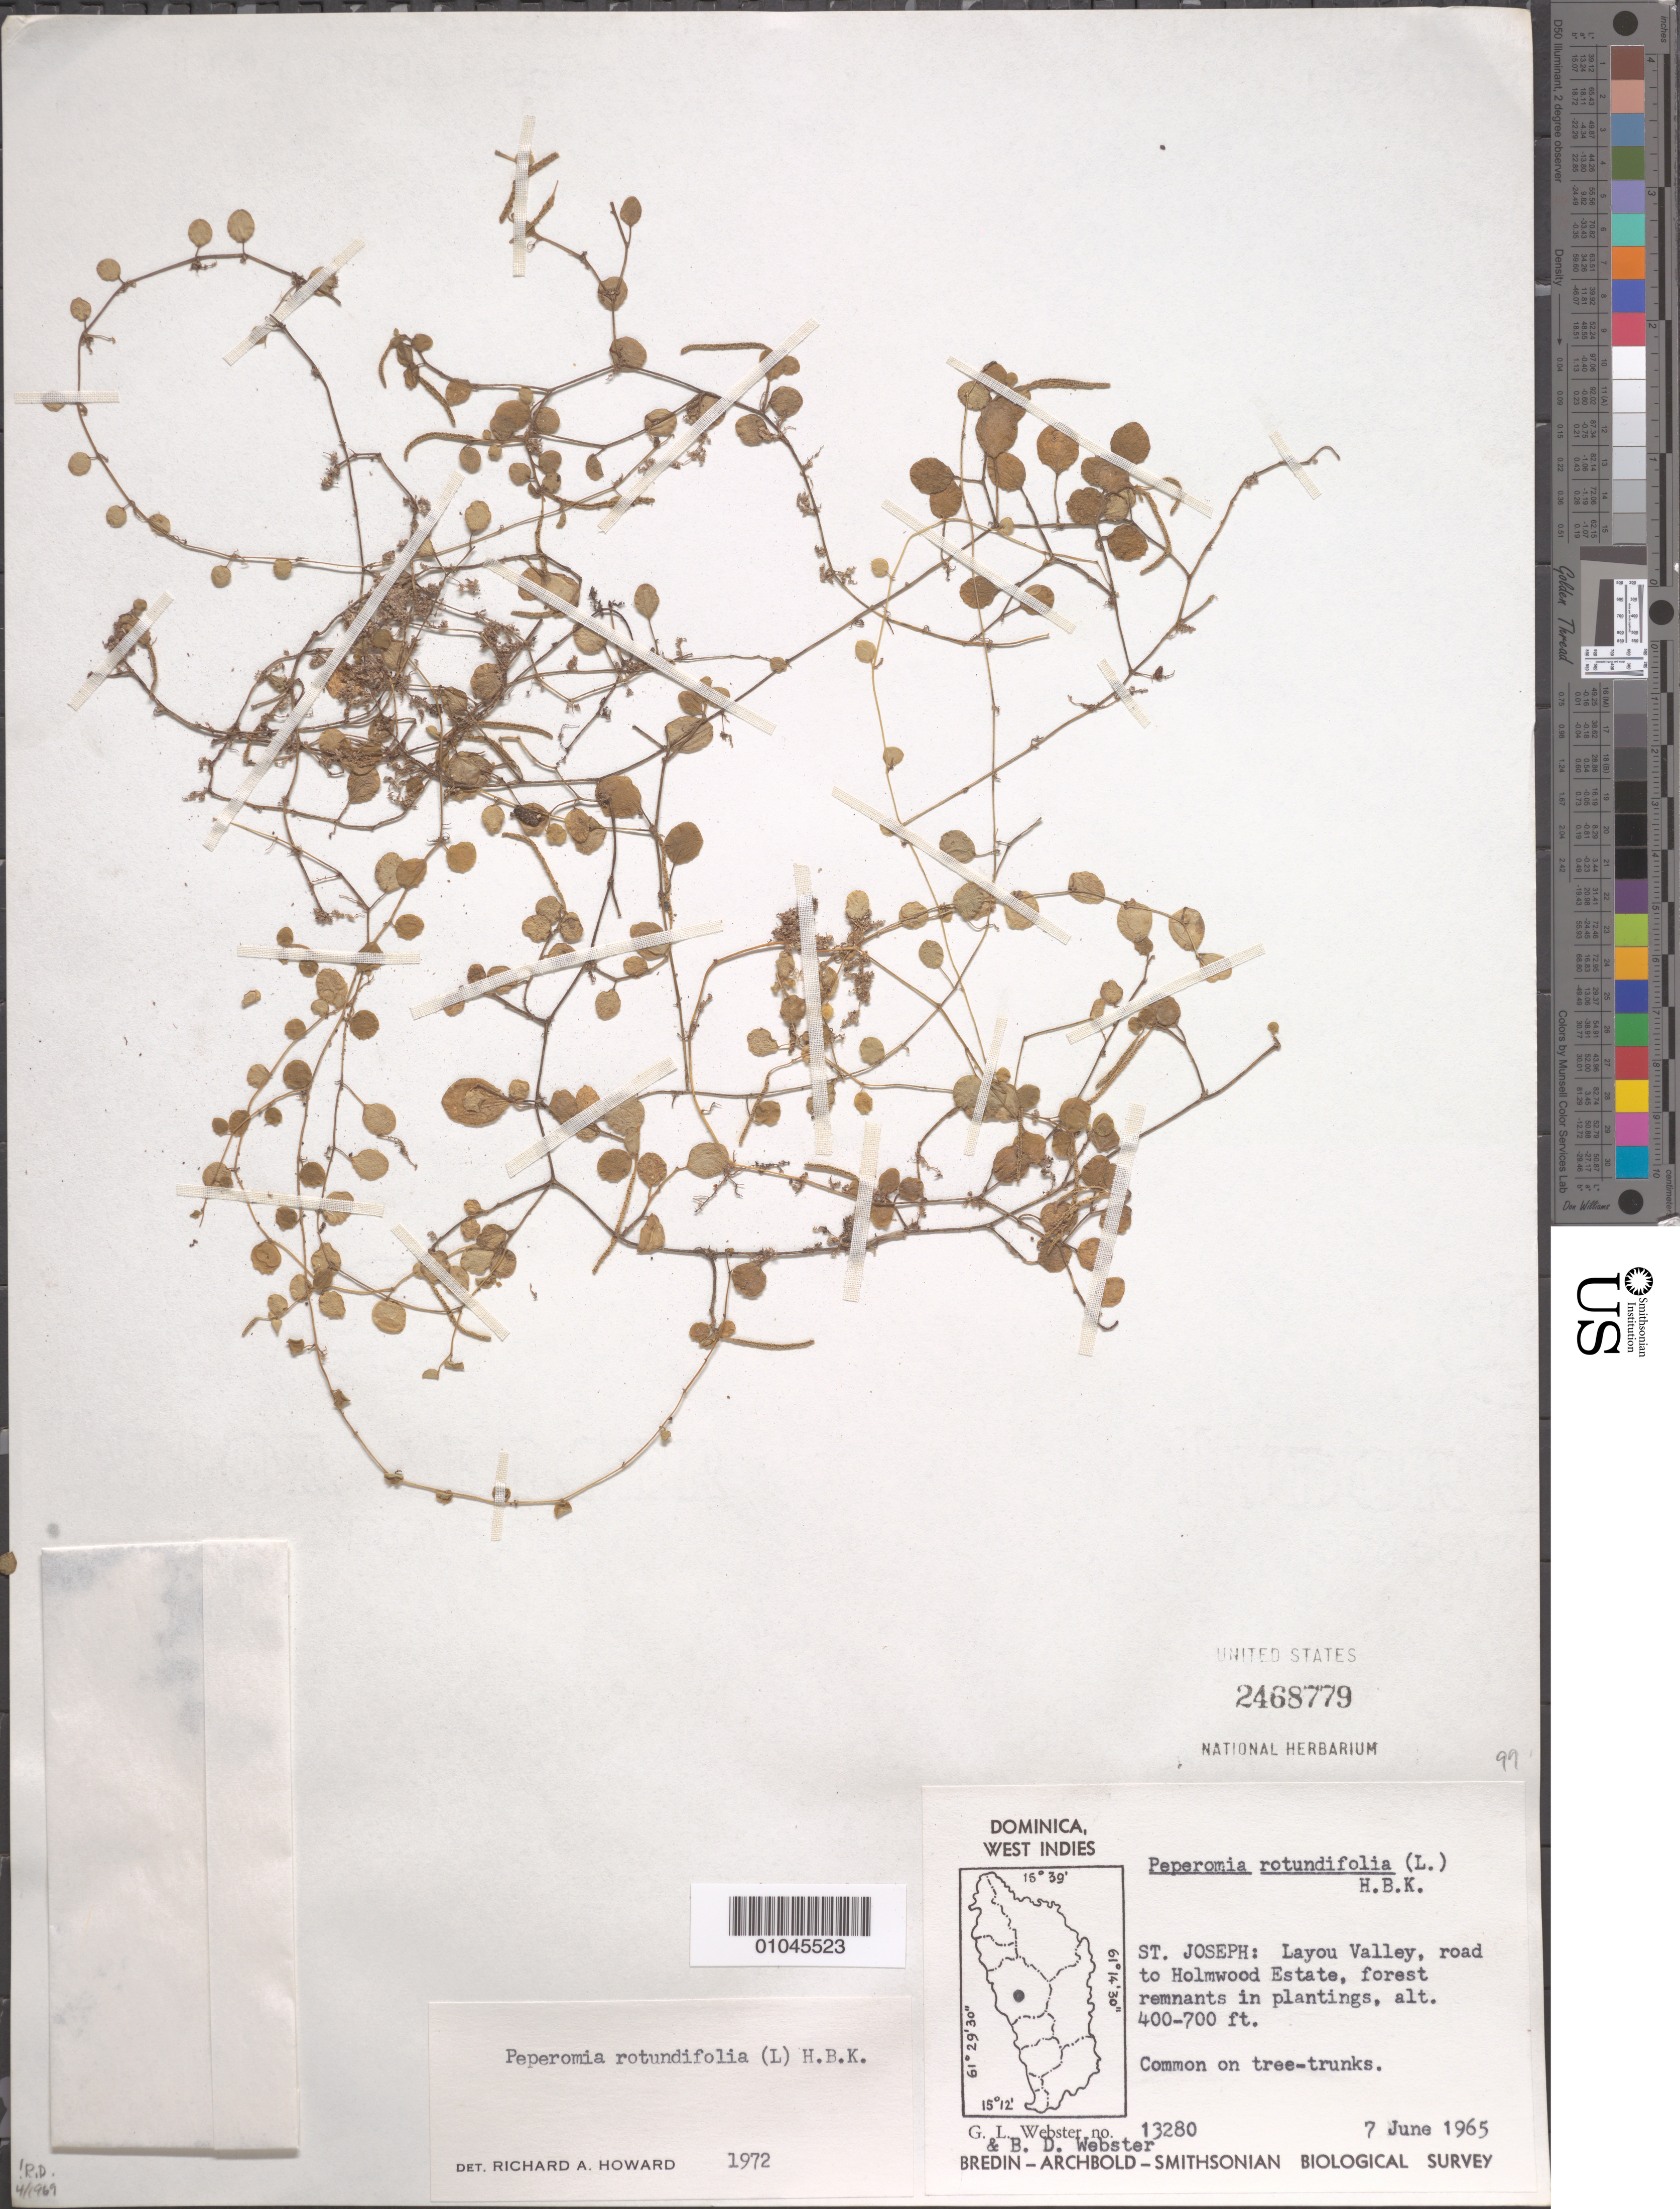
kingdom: Plantae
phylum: Tracheophyta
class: Magnoliopsida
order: Piperales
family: Piperaceae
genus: Peperomia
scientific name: Peperomia rotundifolia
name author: (L.) Kunth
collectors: G. L. Webster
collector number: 13280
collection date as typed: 07 Jun 1965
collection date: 1965-06-07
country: Dominica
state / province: St. Joseph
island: Dominica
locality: Layou Valley, road to Holmwood Estate, forest remnants in plantings. Common on tree trunks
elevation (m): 122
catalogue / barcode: US 2468779